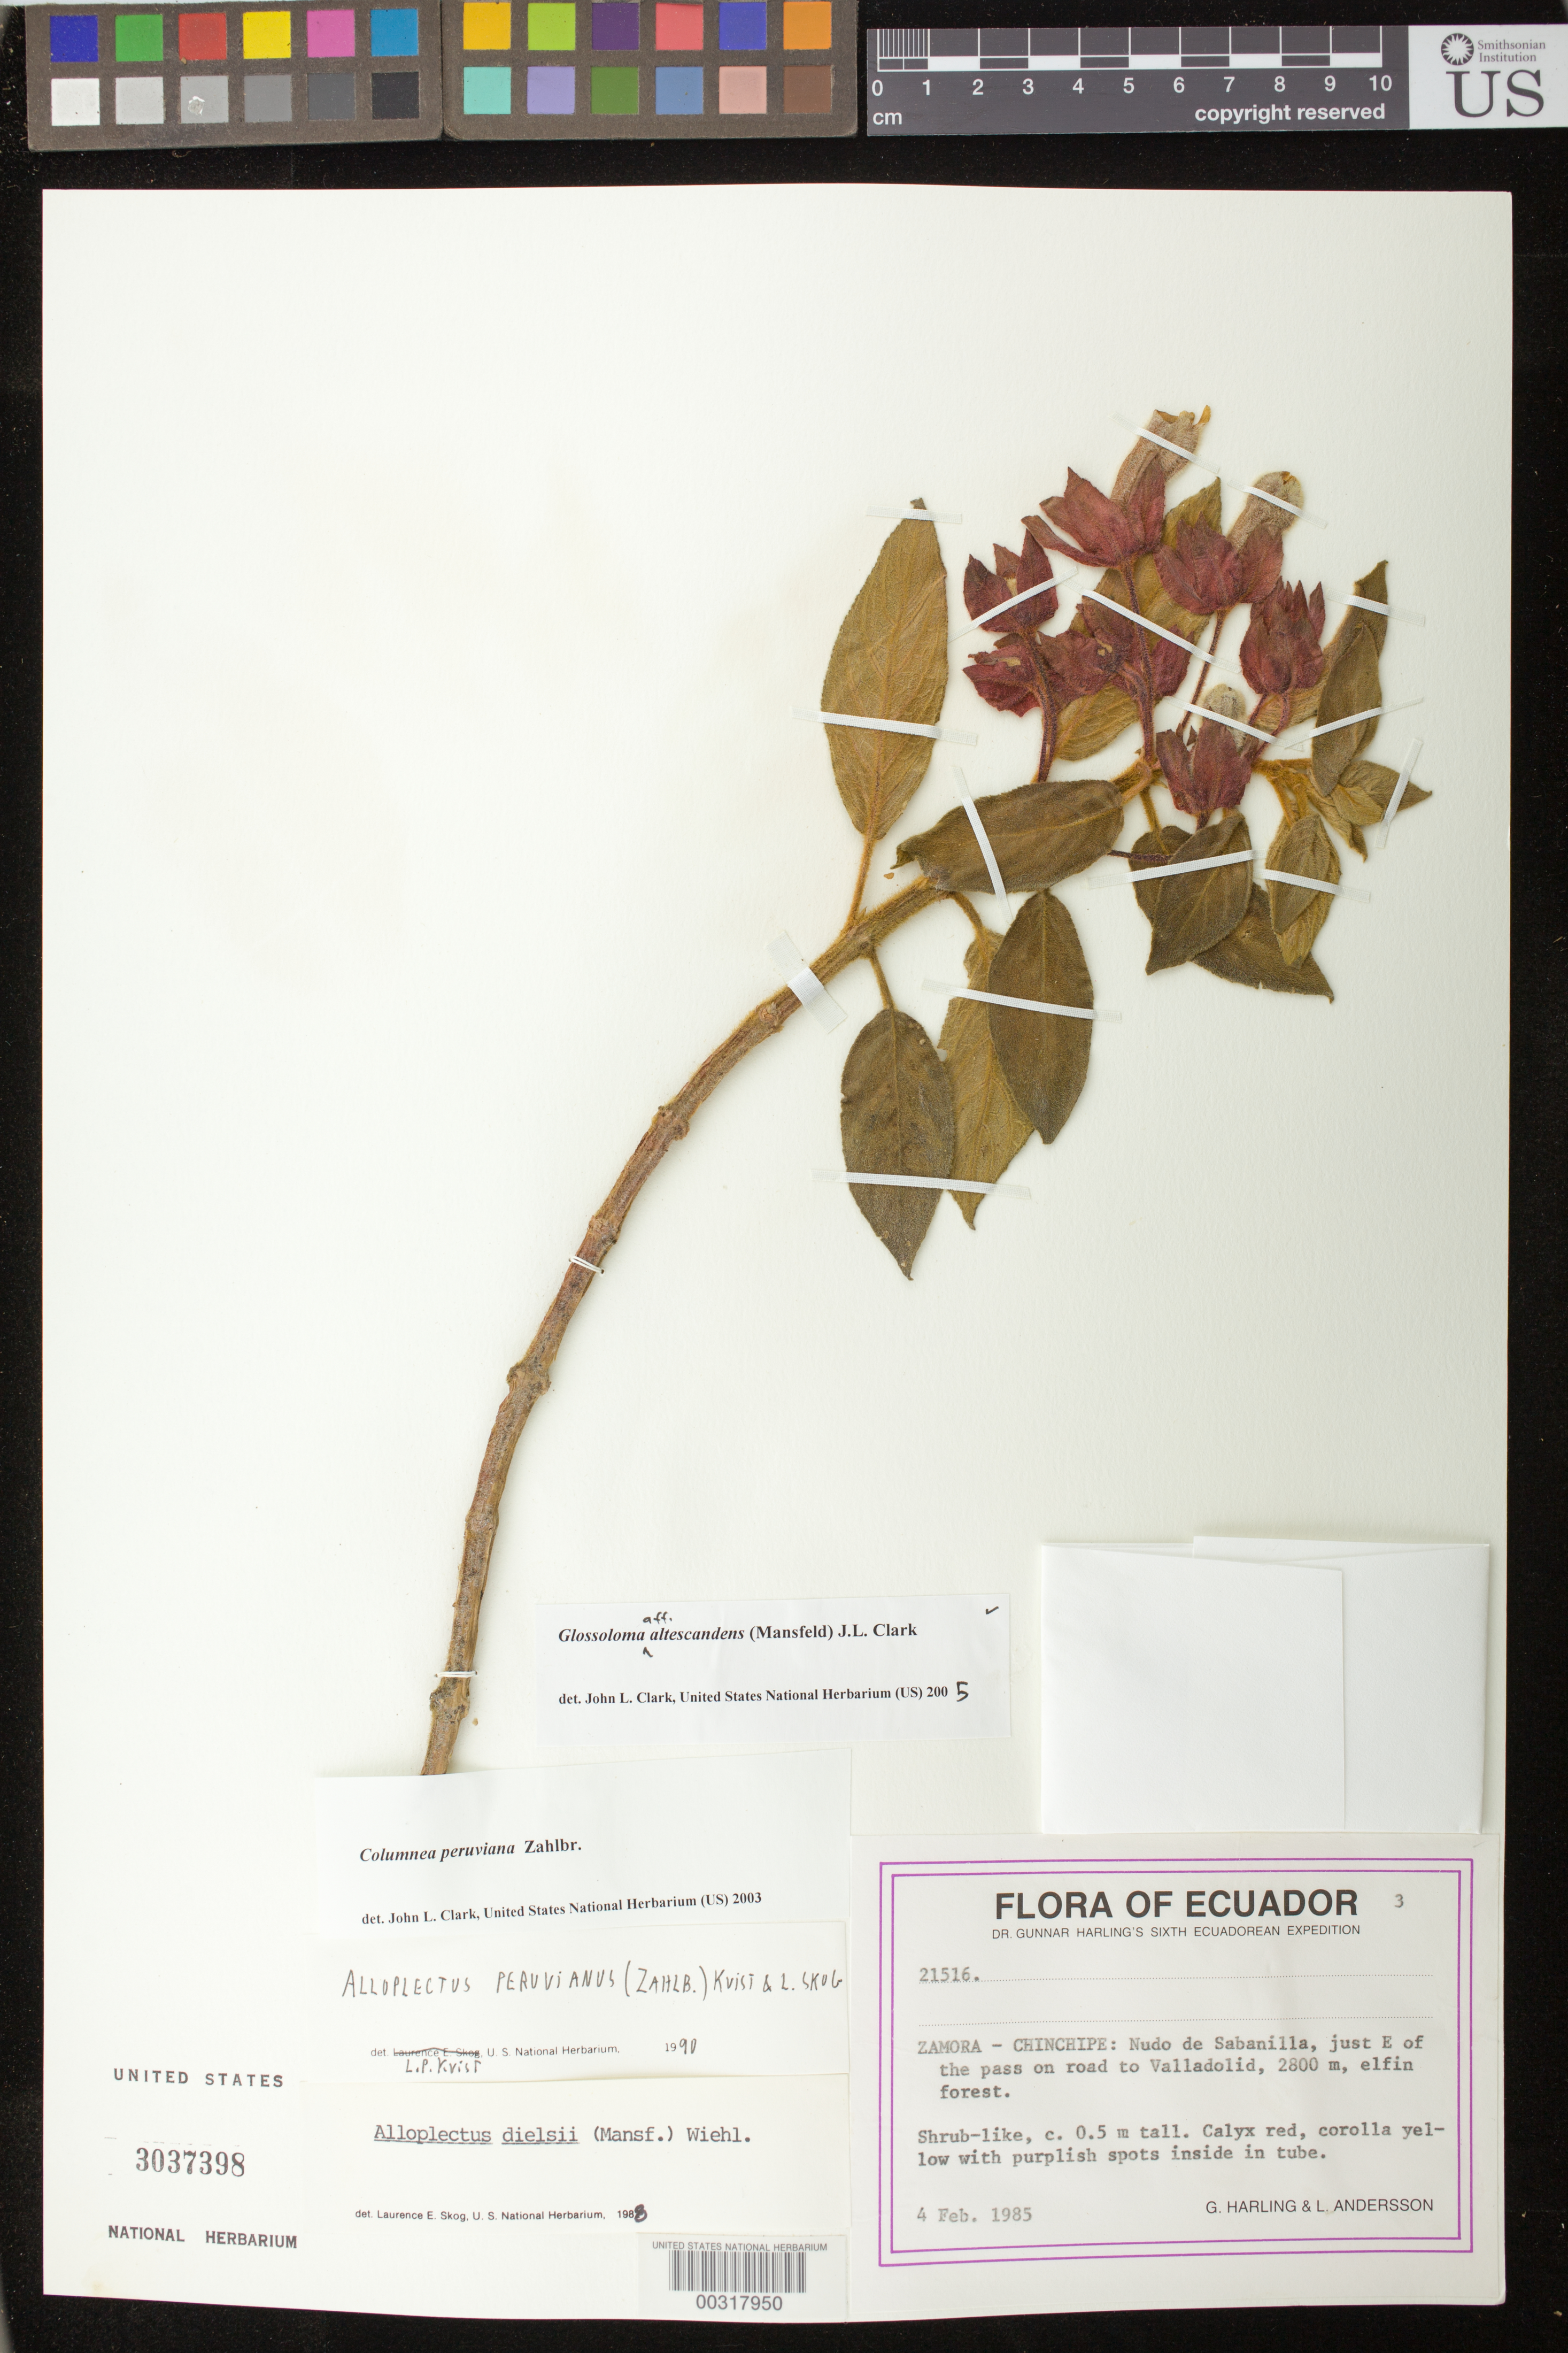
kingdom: Plantae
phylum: Tracheophyta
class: Magnoliopsida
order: Lamiales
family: Gesneriaceae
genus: Glossoloma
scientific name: Glossoloma altescandens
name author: (Mansf.) J.L. Clark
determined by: Clark, J. L., (SEL), The Marie Selby Botanical Garden (UNITED STATES)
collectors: G. Harling & L. Andersson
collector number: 21516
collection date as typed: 04 Feb 1985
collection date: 1985-02-04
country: Ecuador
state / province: Zamora-Chinchipe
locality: Nudo de Sabanilla, just E of the pass on road to Valladolid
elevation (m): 2800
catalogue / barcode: US 3037398